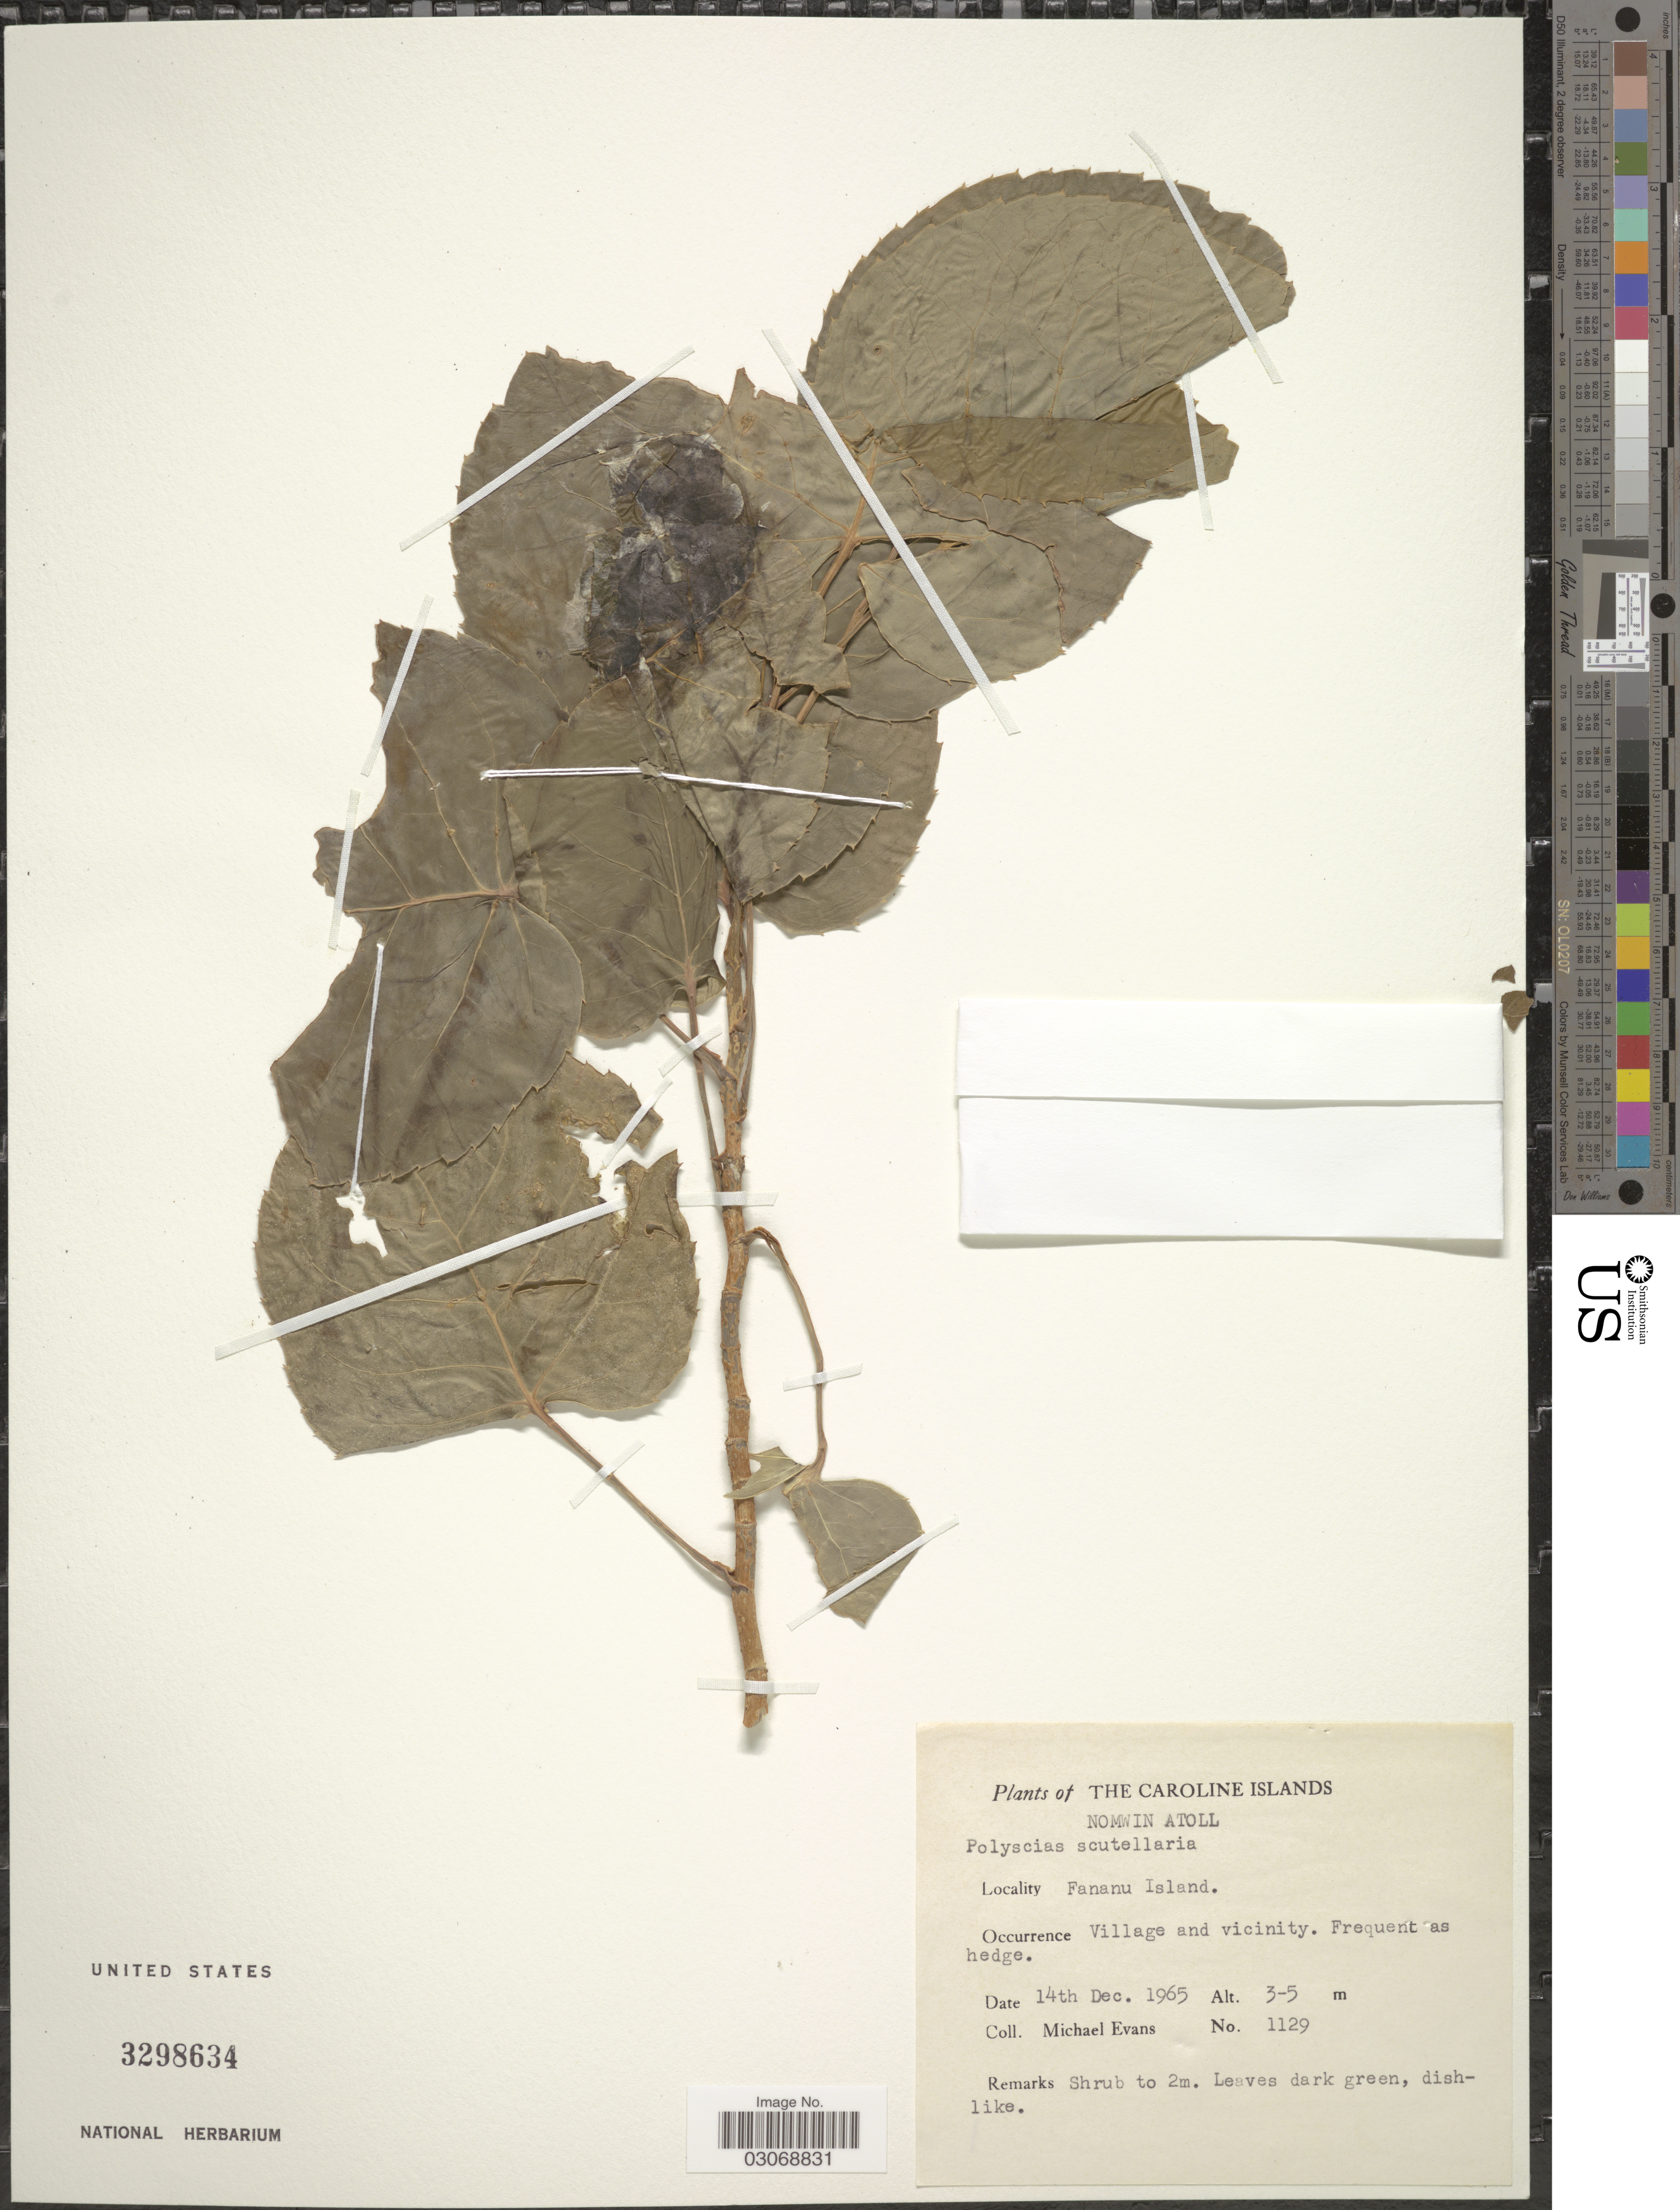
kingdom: Plantae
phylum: Tracheophyta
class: Magnoliopsida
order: Apiales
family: Araliaceae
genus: Polyscias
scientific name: Polyscias scutellaria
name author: (Burm. f.) Fosberg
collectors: M. Evans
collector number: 1129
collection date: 1965-12-14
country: Micronesia, Federated States of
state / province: Truk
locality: The Caroline Islands. Nomwin Atoll. Fananu Island. Village and vicinity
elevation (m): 3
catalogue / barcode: US 3298634